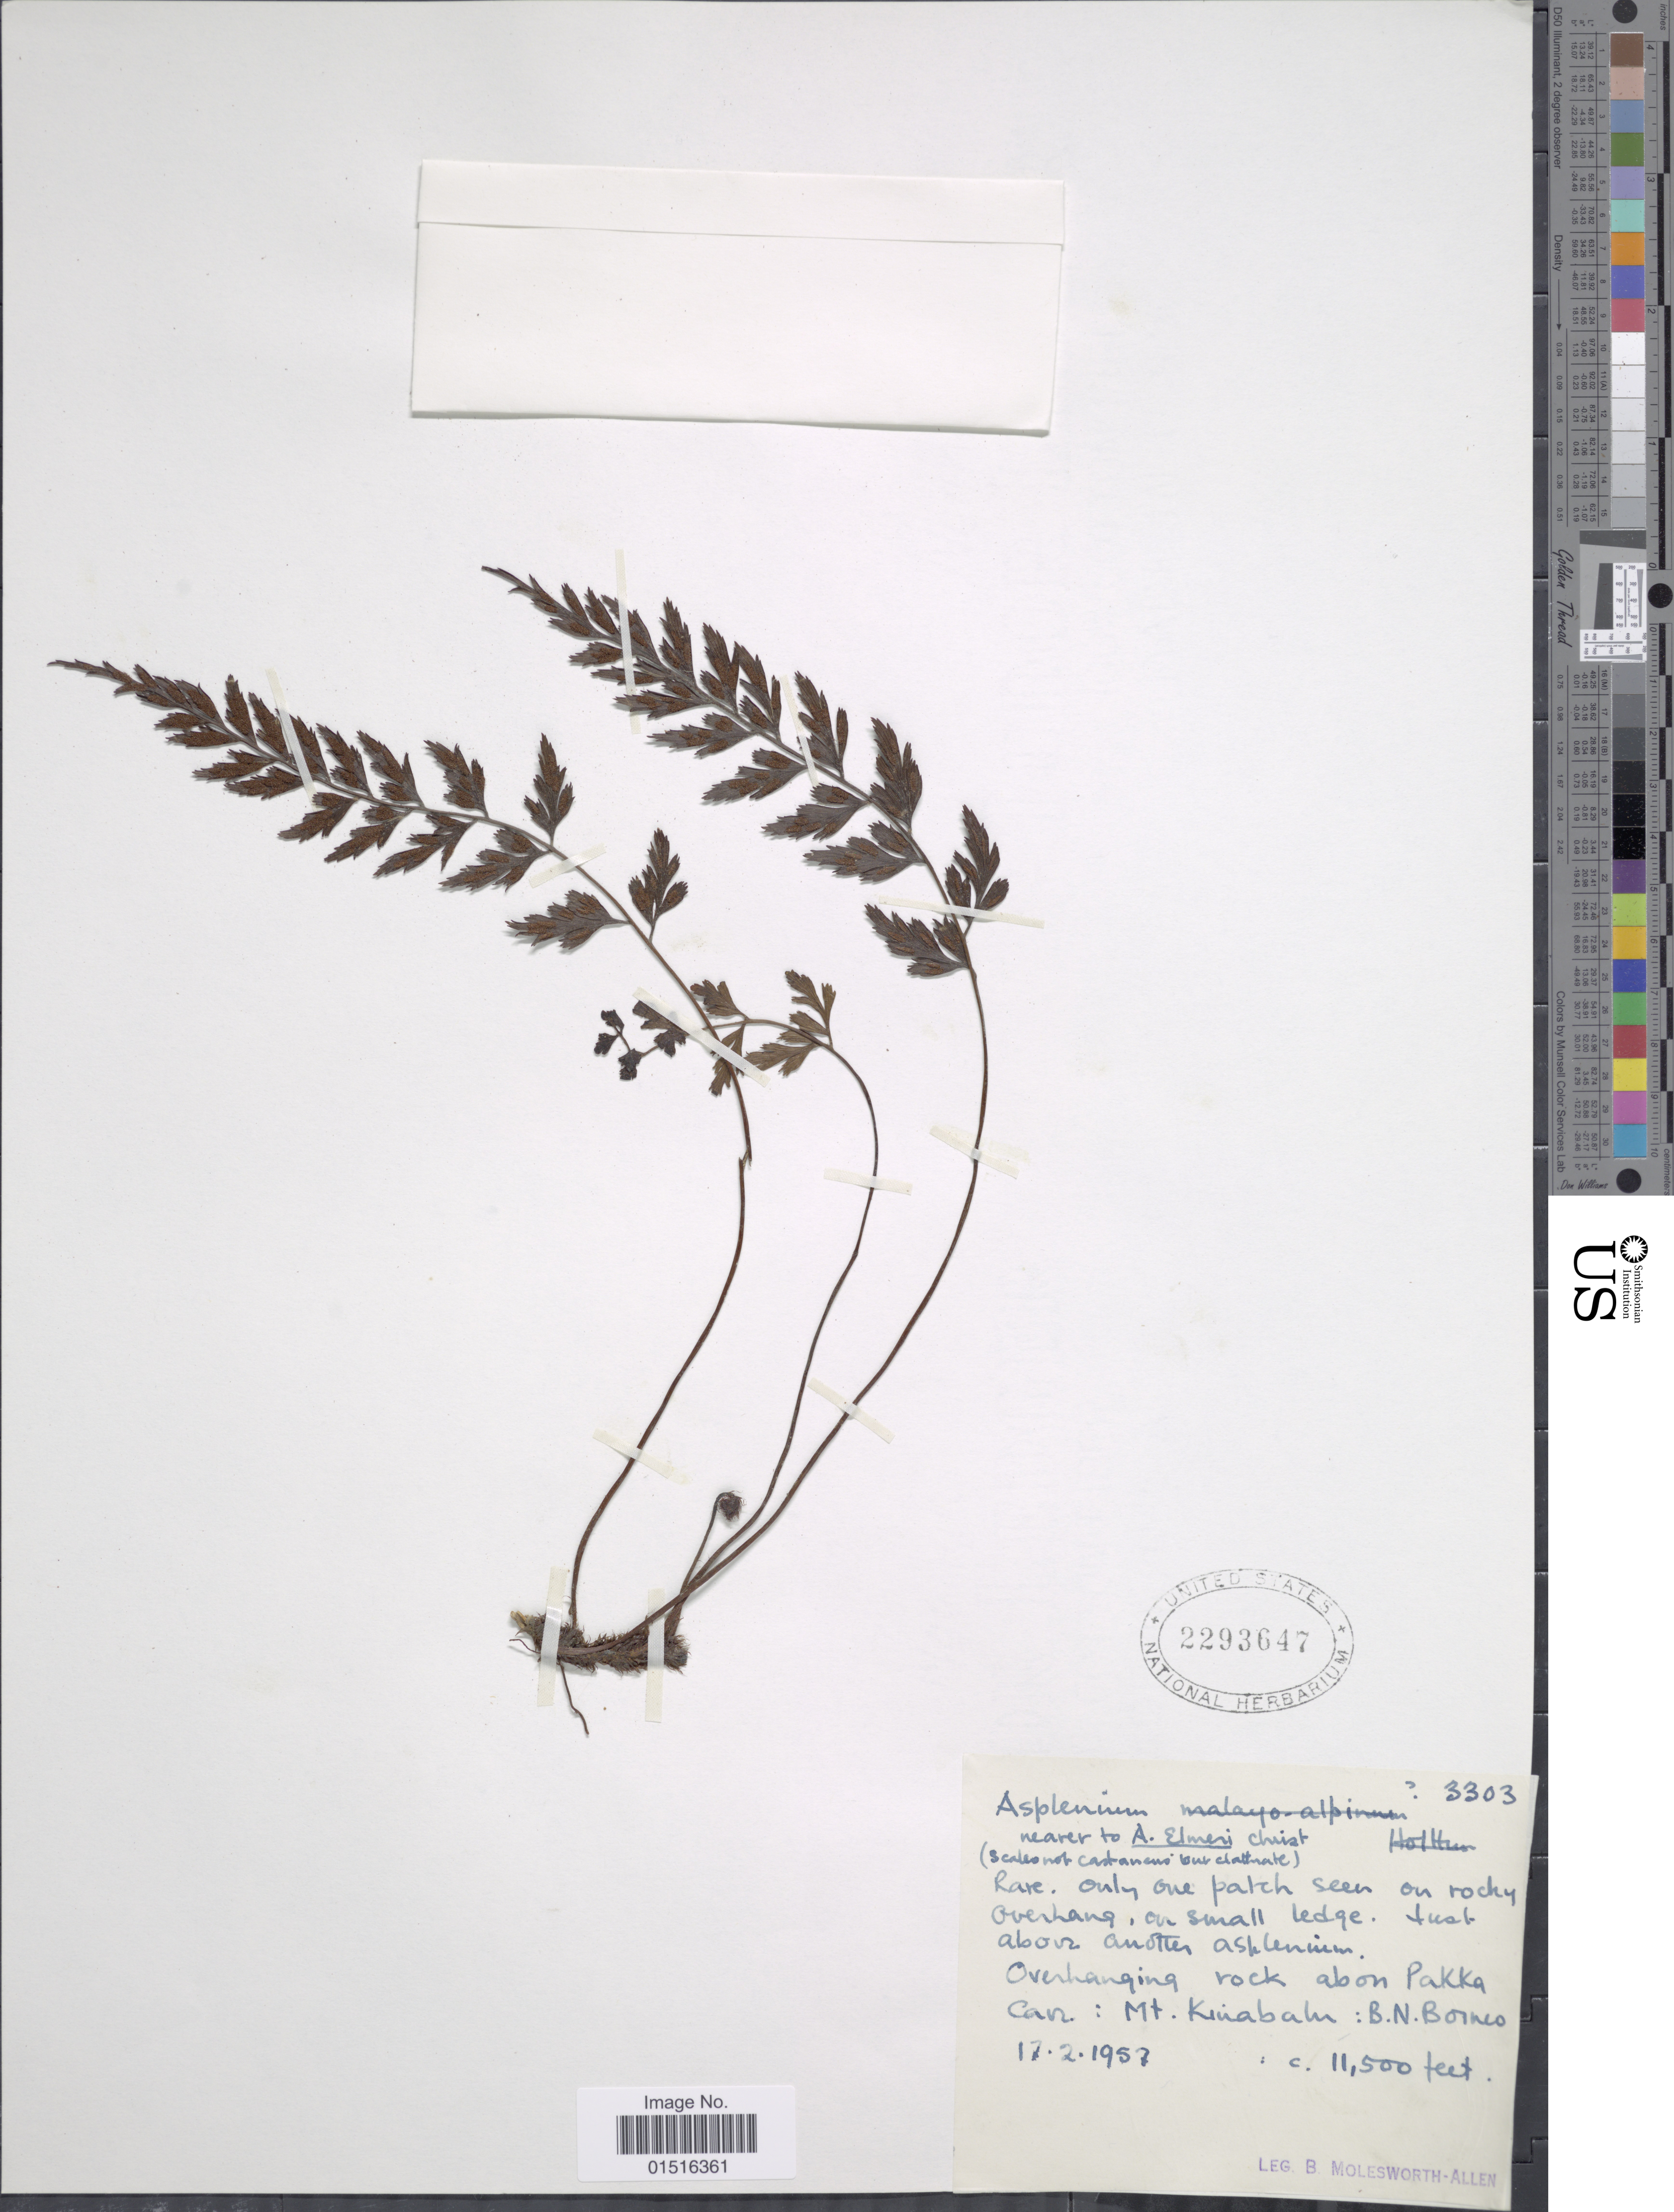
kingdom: Plantae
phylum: Tracheophyta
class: Polypodiopsida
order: Polypodiales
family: Aspleniaceae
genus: Asplenium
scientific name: Asplenium elmeri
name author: Christ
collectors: B. E. G. Molesworth-Allen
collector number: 3303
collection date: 1957-02-17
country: Malaysia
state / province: Sabah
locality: Pakka Cave: Mt. Kinabalu: B. N. Borneo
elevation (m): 3505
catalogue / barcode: US 2293647